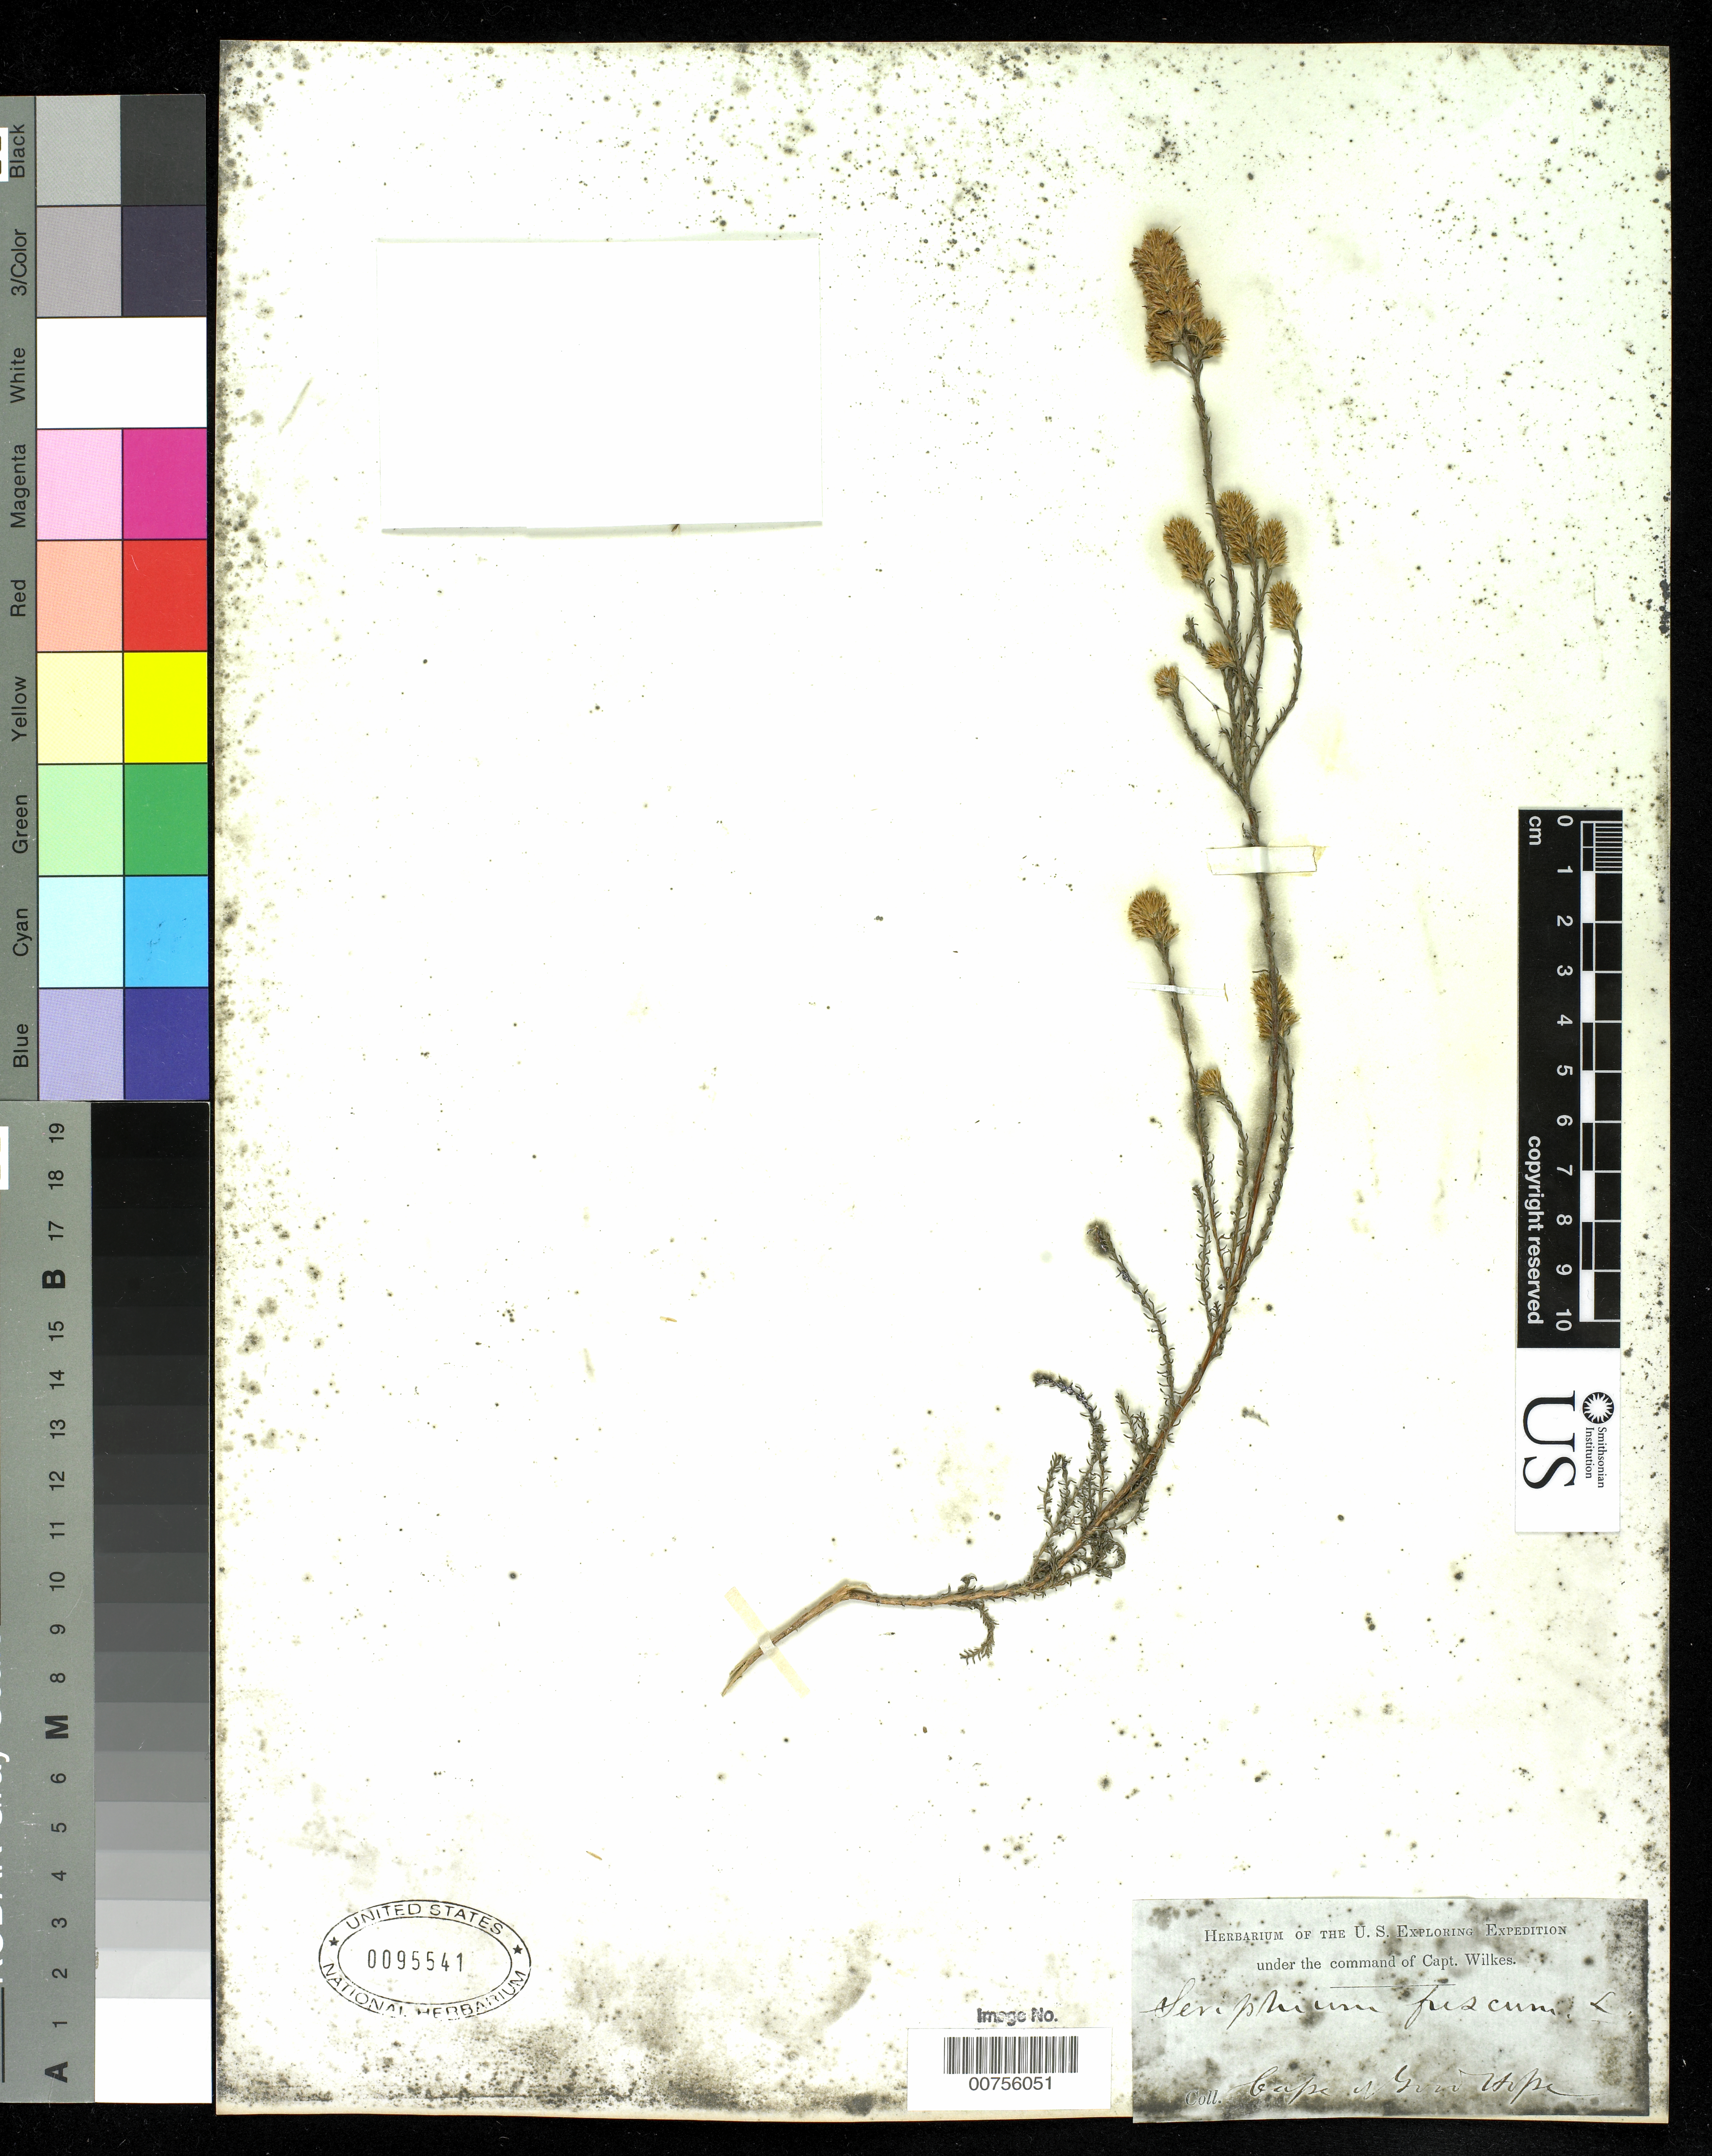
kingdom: Plantae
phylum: Tracheophyta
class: Magnoliopsida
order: Asterales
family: Asteraceae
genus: Stoebe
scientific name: Stoebe fusca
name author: (L.) Thunb.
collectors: Wilkes Explor. Exped.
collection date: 1838/1842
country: South Africa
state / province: Western Cape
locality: Cape of Good Hope. Cape Town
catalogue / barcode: US 95541